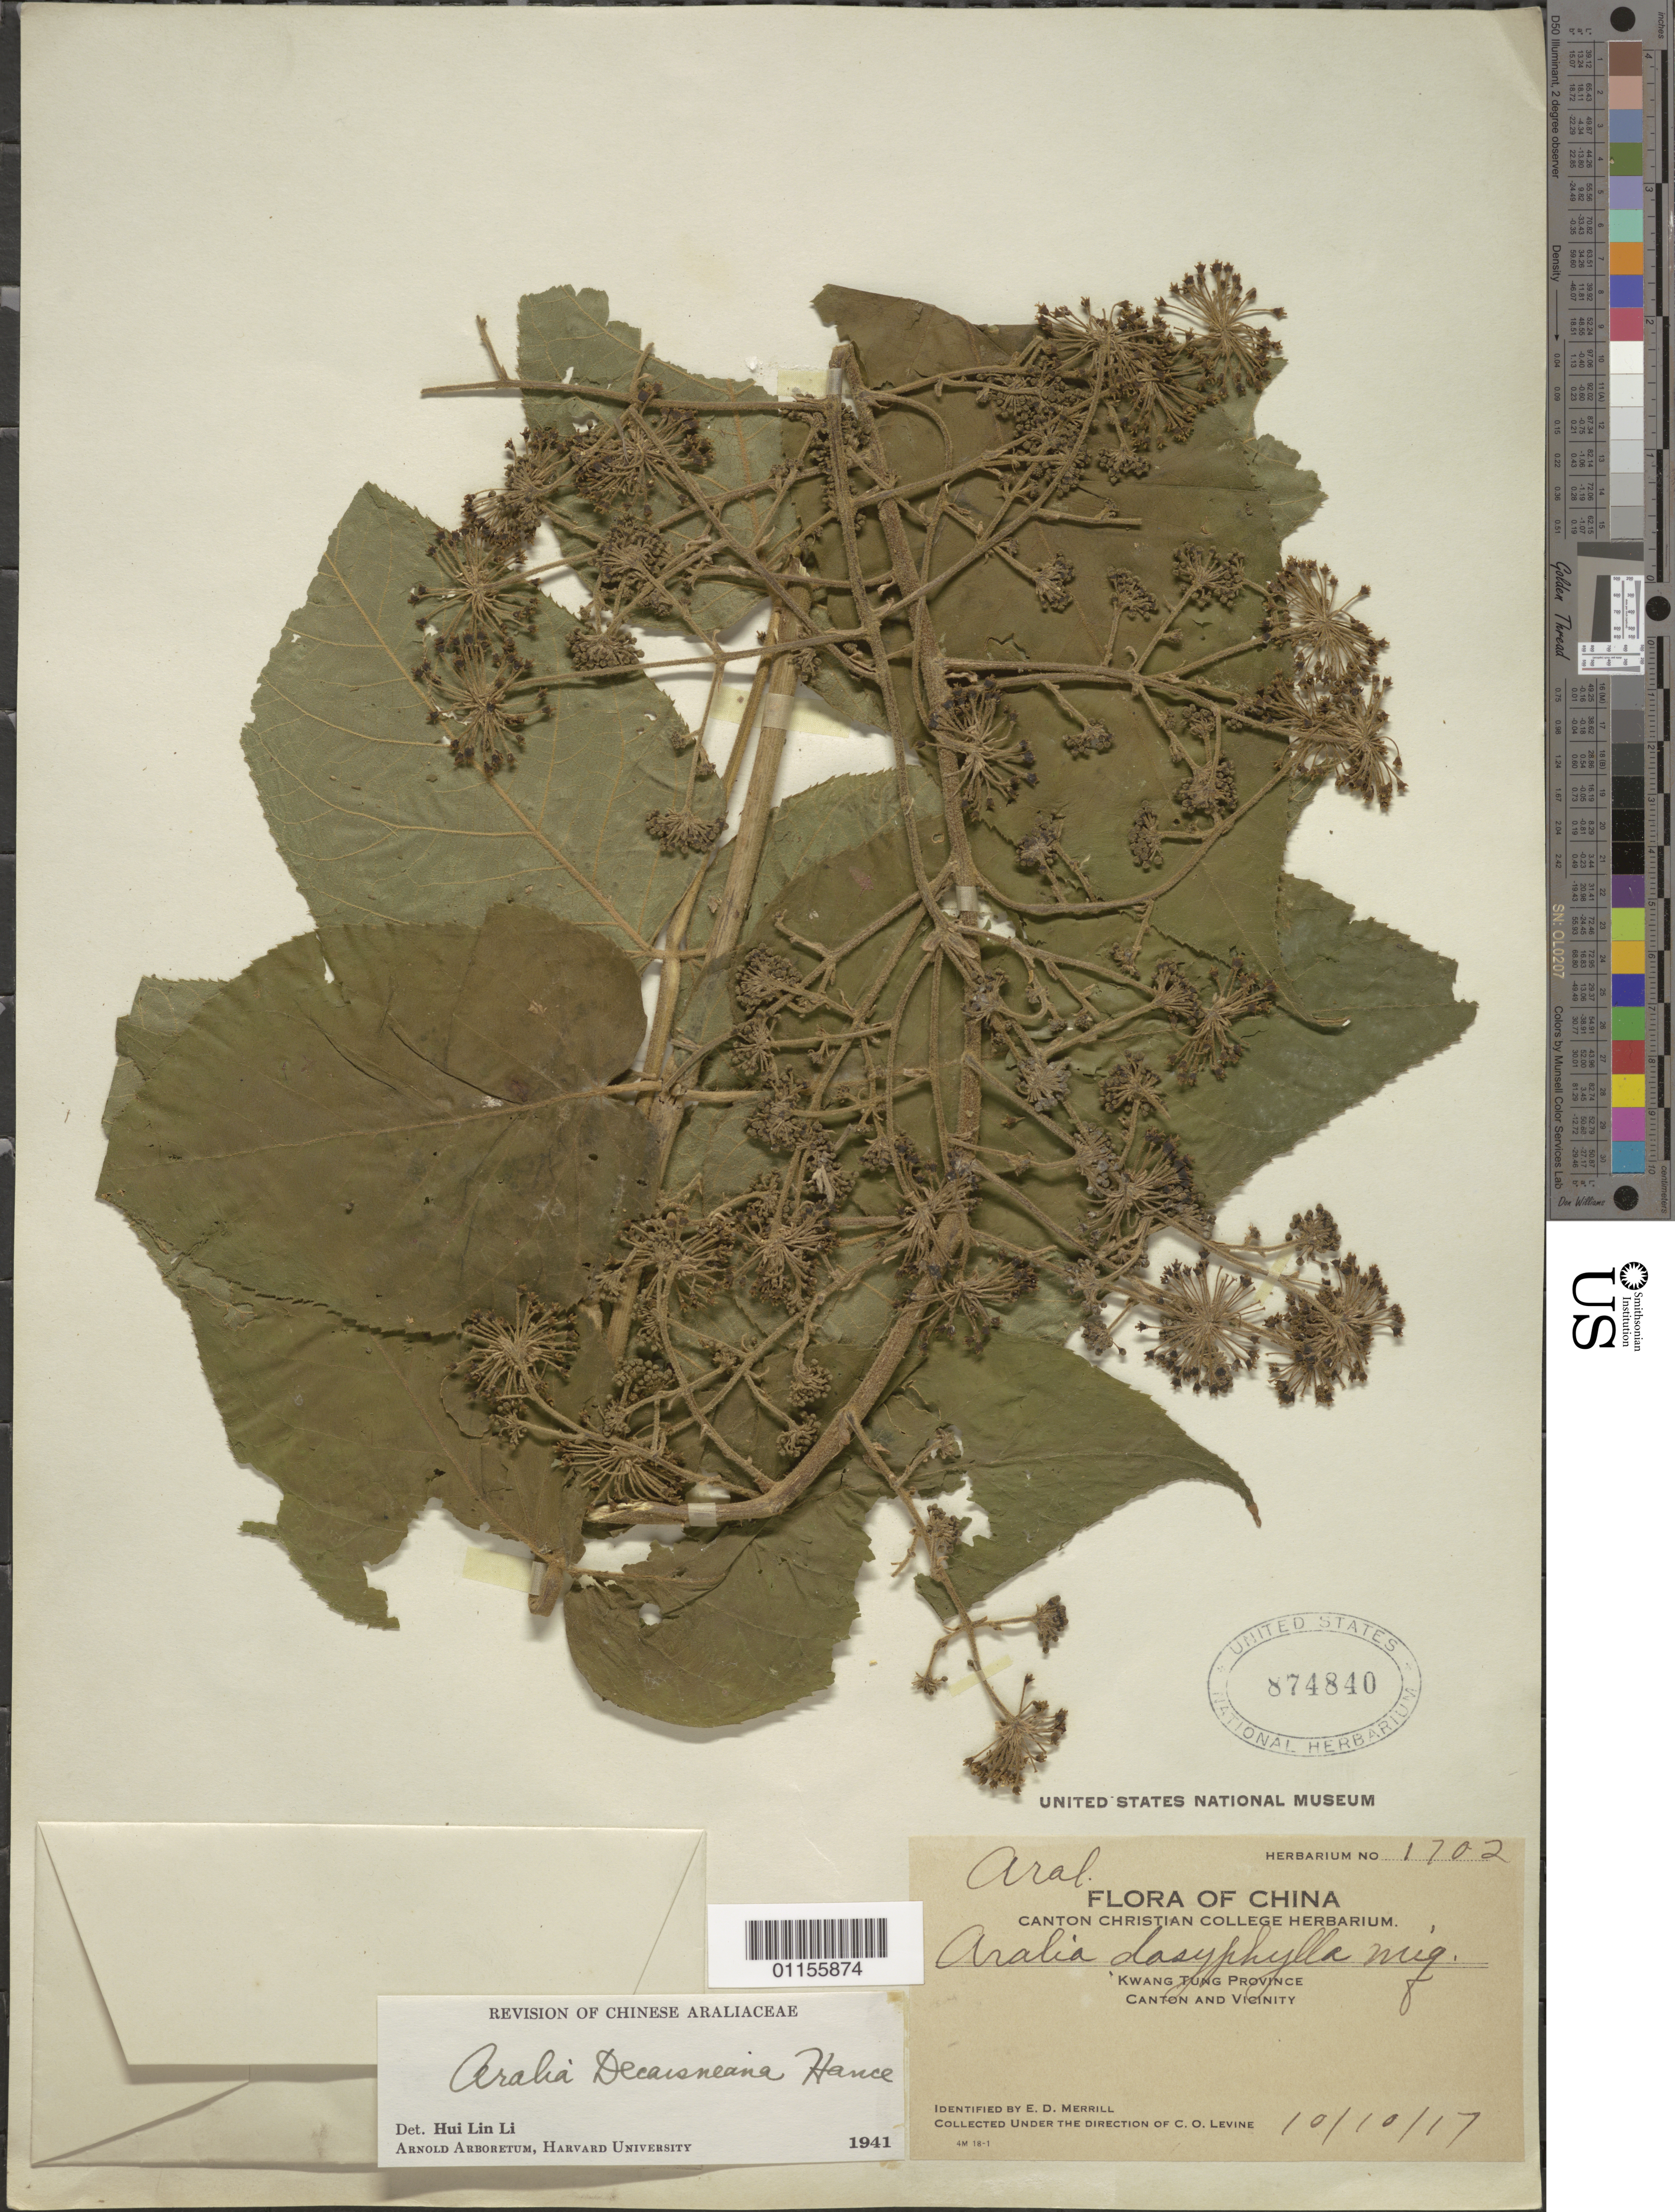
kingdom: Plantae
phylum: Tracheophyta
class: Magnoliopsida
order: Apiales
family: Araliaceae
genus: Aralia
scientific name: Aralia decaisneana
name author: Hance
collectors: C. O. Levine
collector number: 1702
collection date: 1917-10-10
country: China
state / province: Guangdong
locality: Canton and vicinity.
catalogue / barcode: US 874840